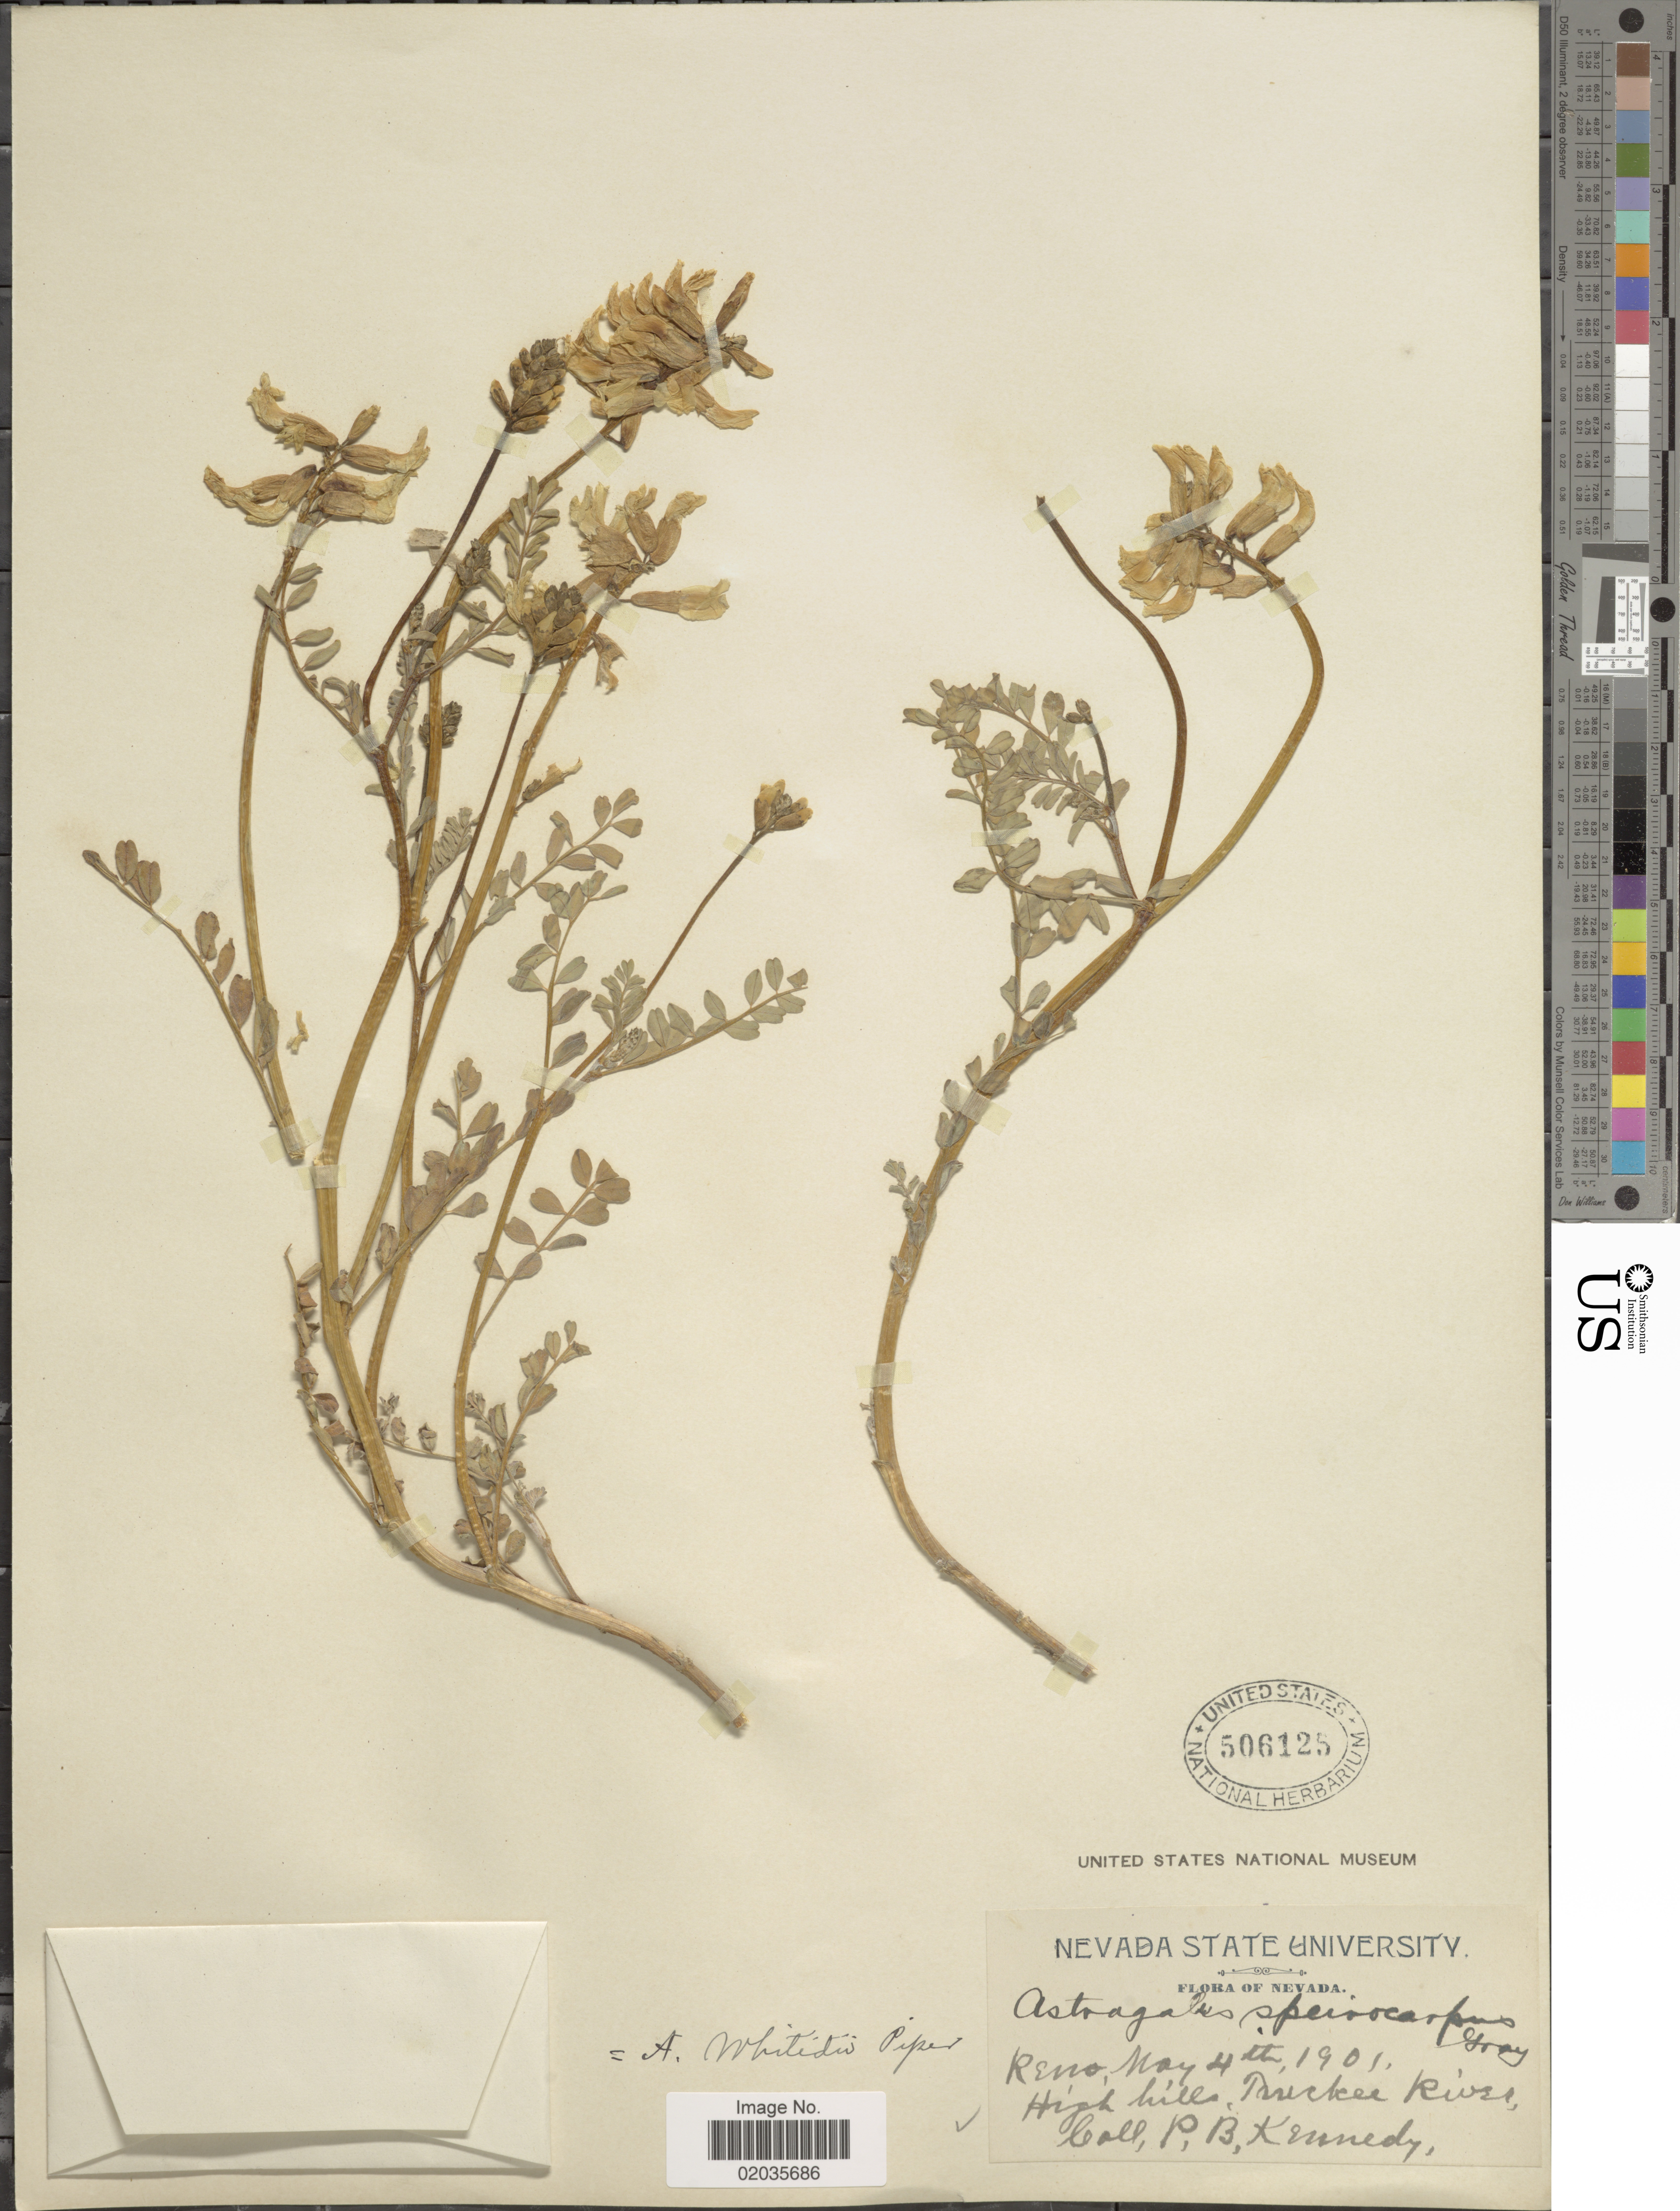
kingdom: Plantae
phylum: Tracheophyta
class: Magnoliopsida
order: Fabales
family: Fabaceae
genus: Astragalus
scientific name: Astragalus whitedii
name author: Piper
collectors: P. B. Kennedy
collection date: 1901-05-04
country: United States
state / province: Nevada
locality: High hills, Truckee River, Reno.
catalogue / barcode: US 506125